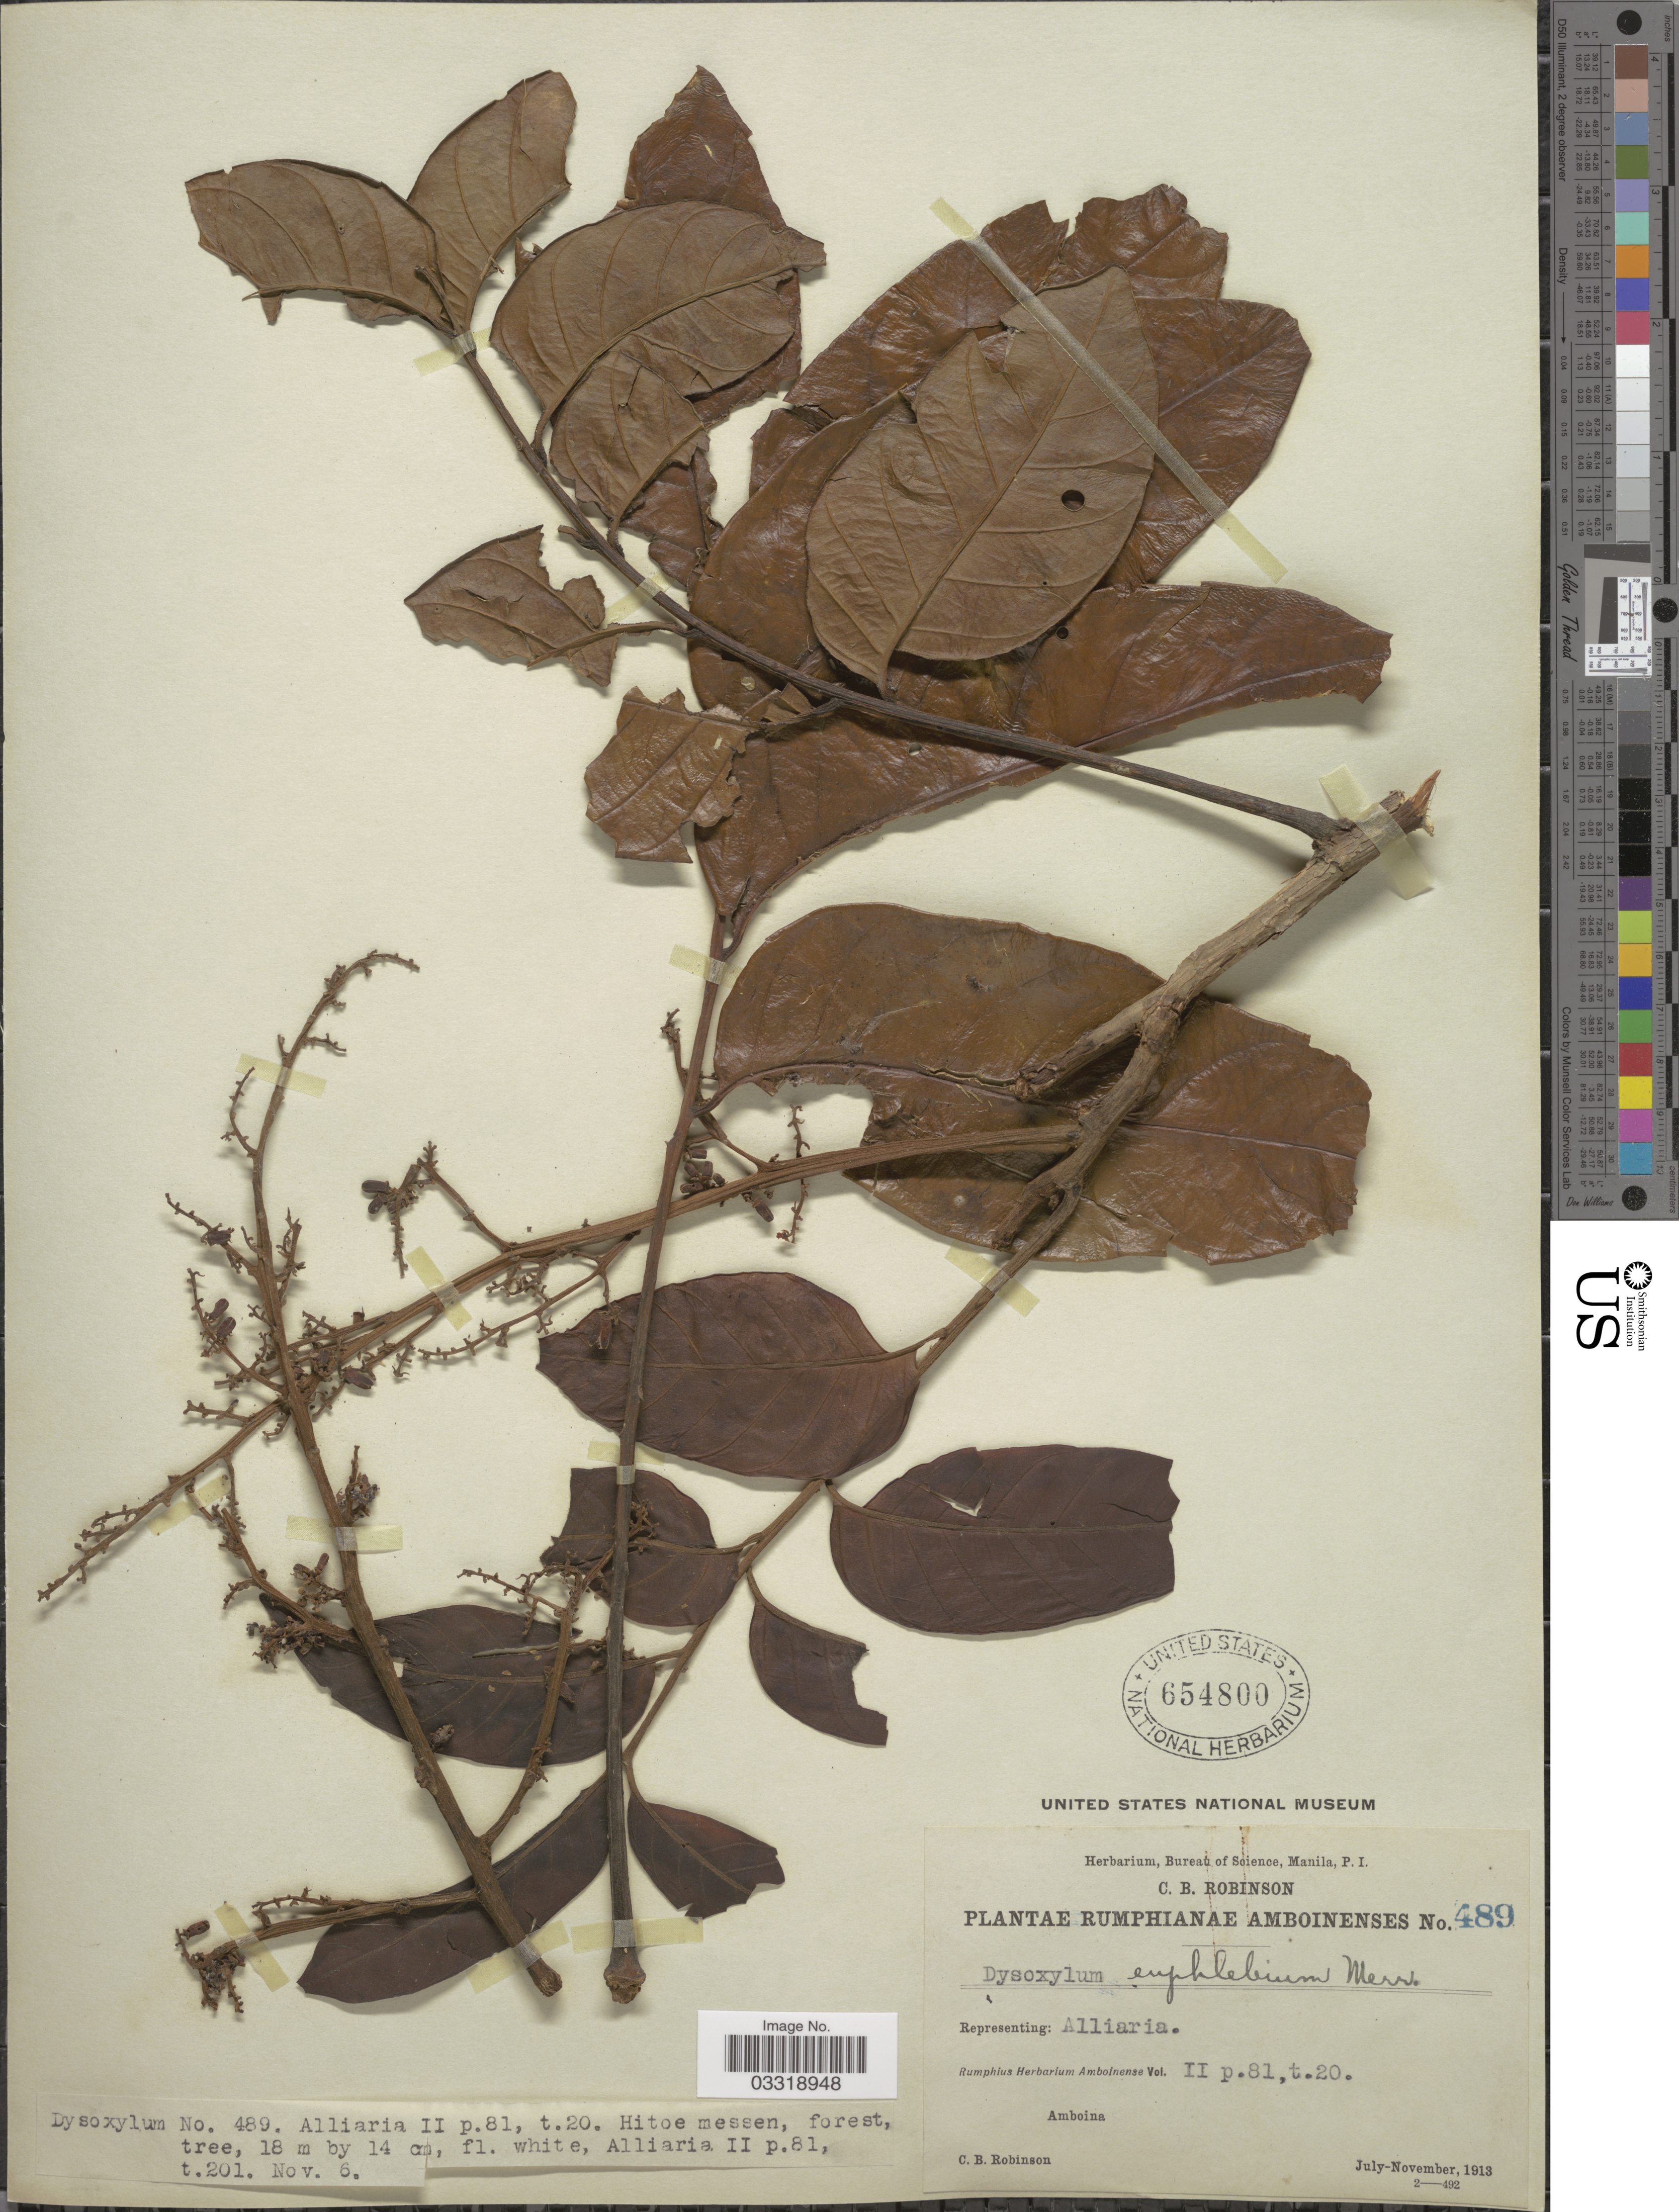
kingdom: Plantae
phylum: Tracheophyta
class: Magnoliopsida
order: Sapindales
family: Meliaceae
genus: Prasoxylon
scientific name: Prasoxylon alliaceum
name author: (Blume) M. Roem.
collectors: C. Robinson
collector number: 489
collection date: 1913-11-06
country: Indonesia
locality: Amboinenses. Amboina. Hitoe messen.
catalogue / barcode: US 654800